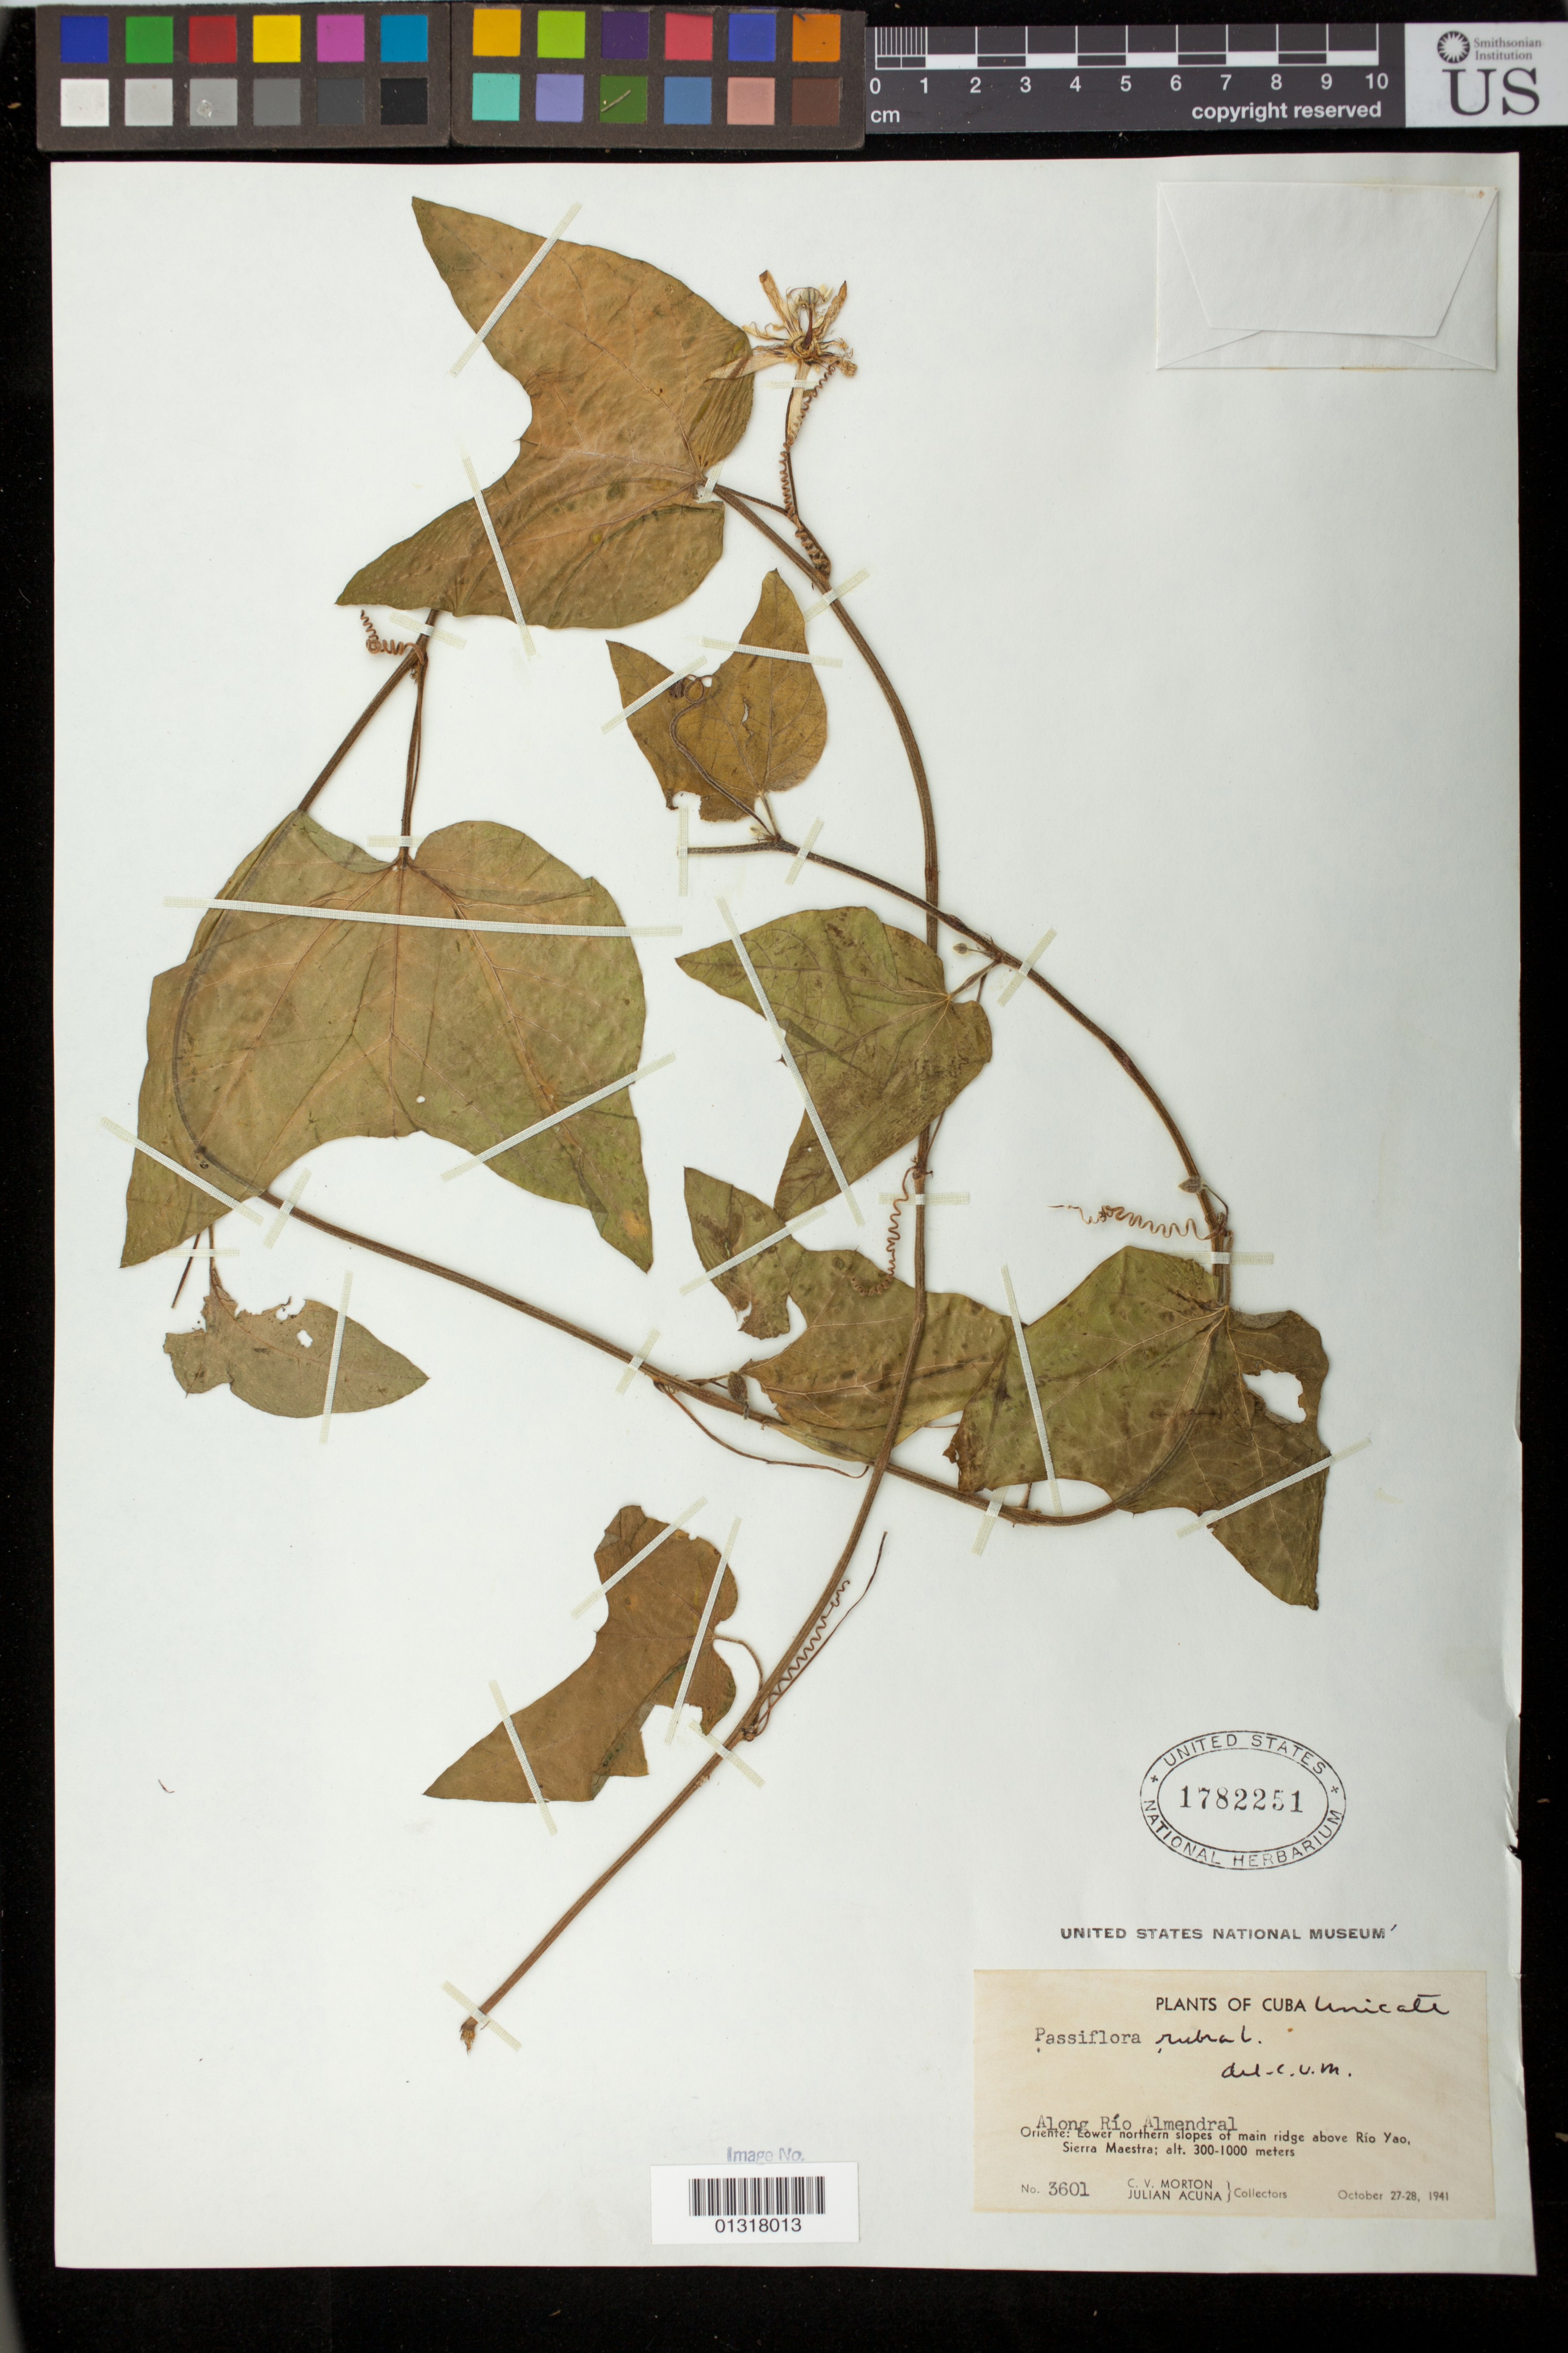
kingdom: Plantae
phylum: Tracheophyta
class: Magnoliopsida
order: Malpighiales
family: Passifloraceae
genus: Passiflora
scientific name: Passiflora rubra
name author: L.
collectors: C. V. Morton & J. Acuña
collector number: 3601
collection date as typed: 27-28 Oct 1941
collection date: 1941-10-27/1941-10-28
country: Cuba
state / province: Oriente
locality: Lower northern slopes of main ridge above Rio Yao, Sierra Maestra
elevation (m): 300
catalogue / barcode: US 1782251